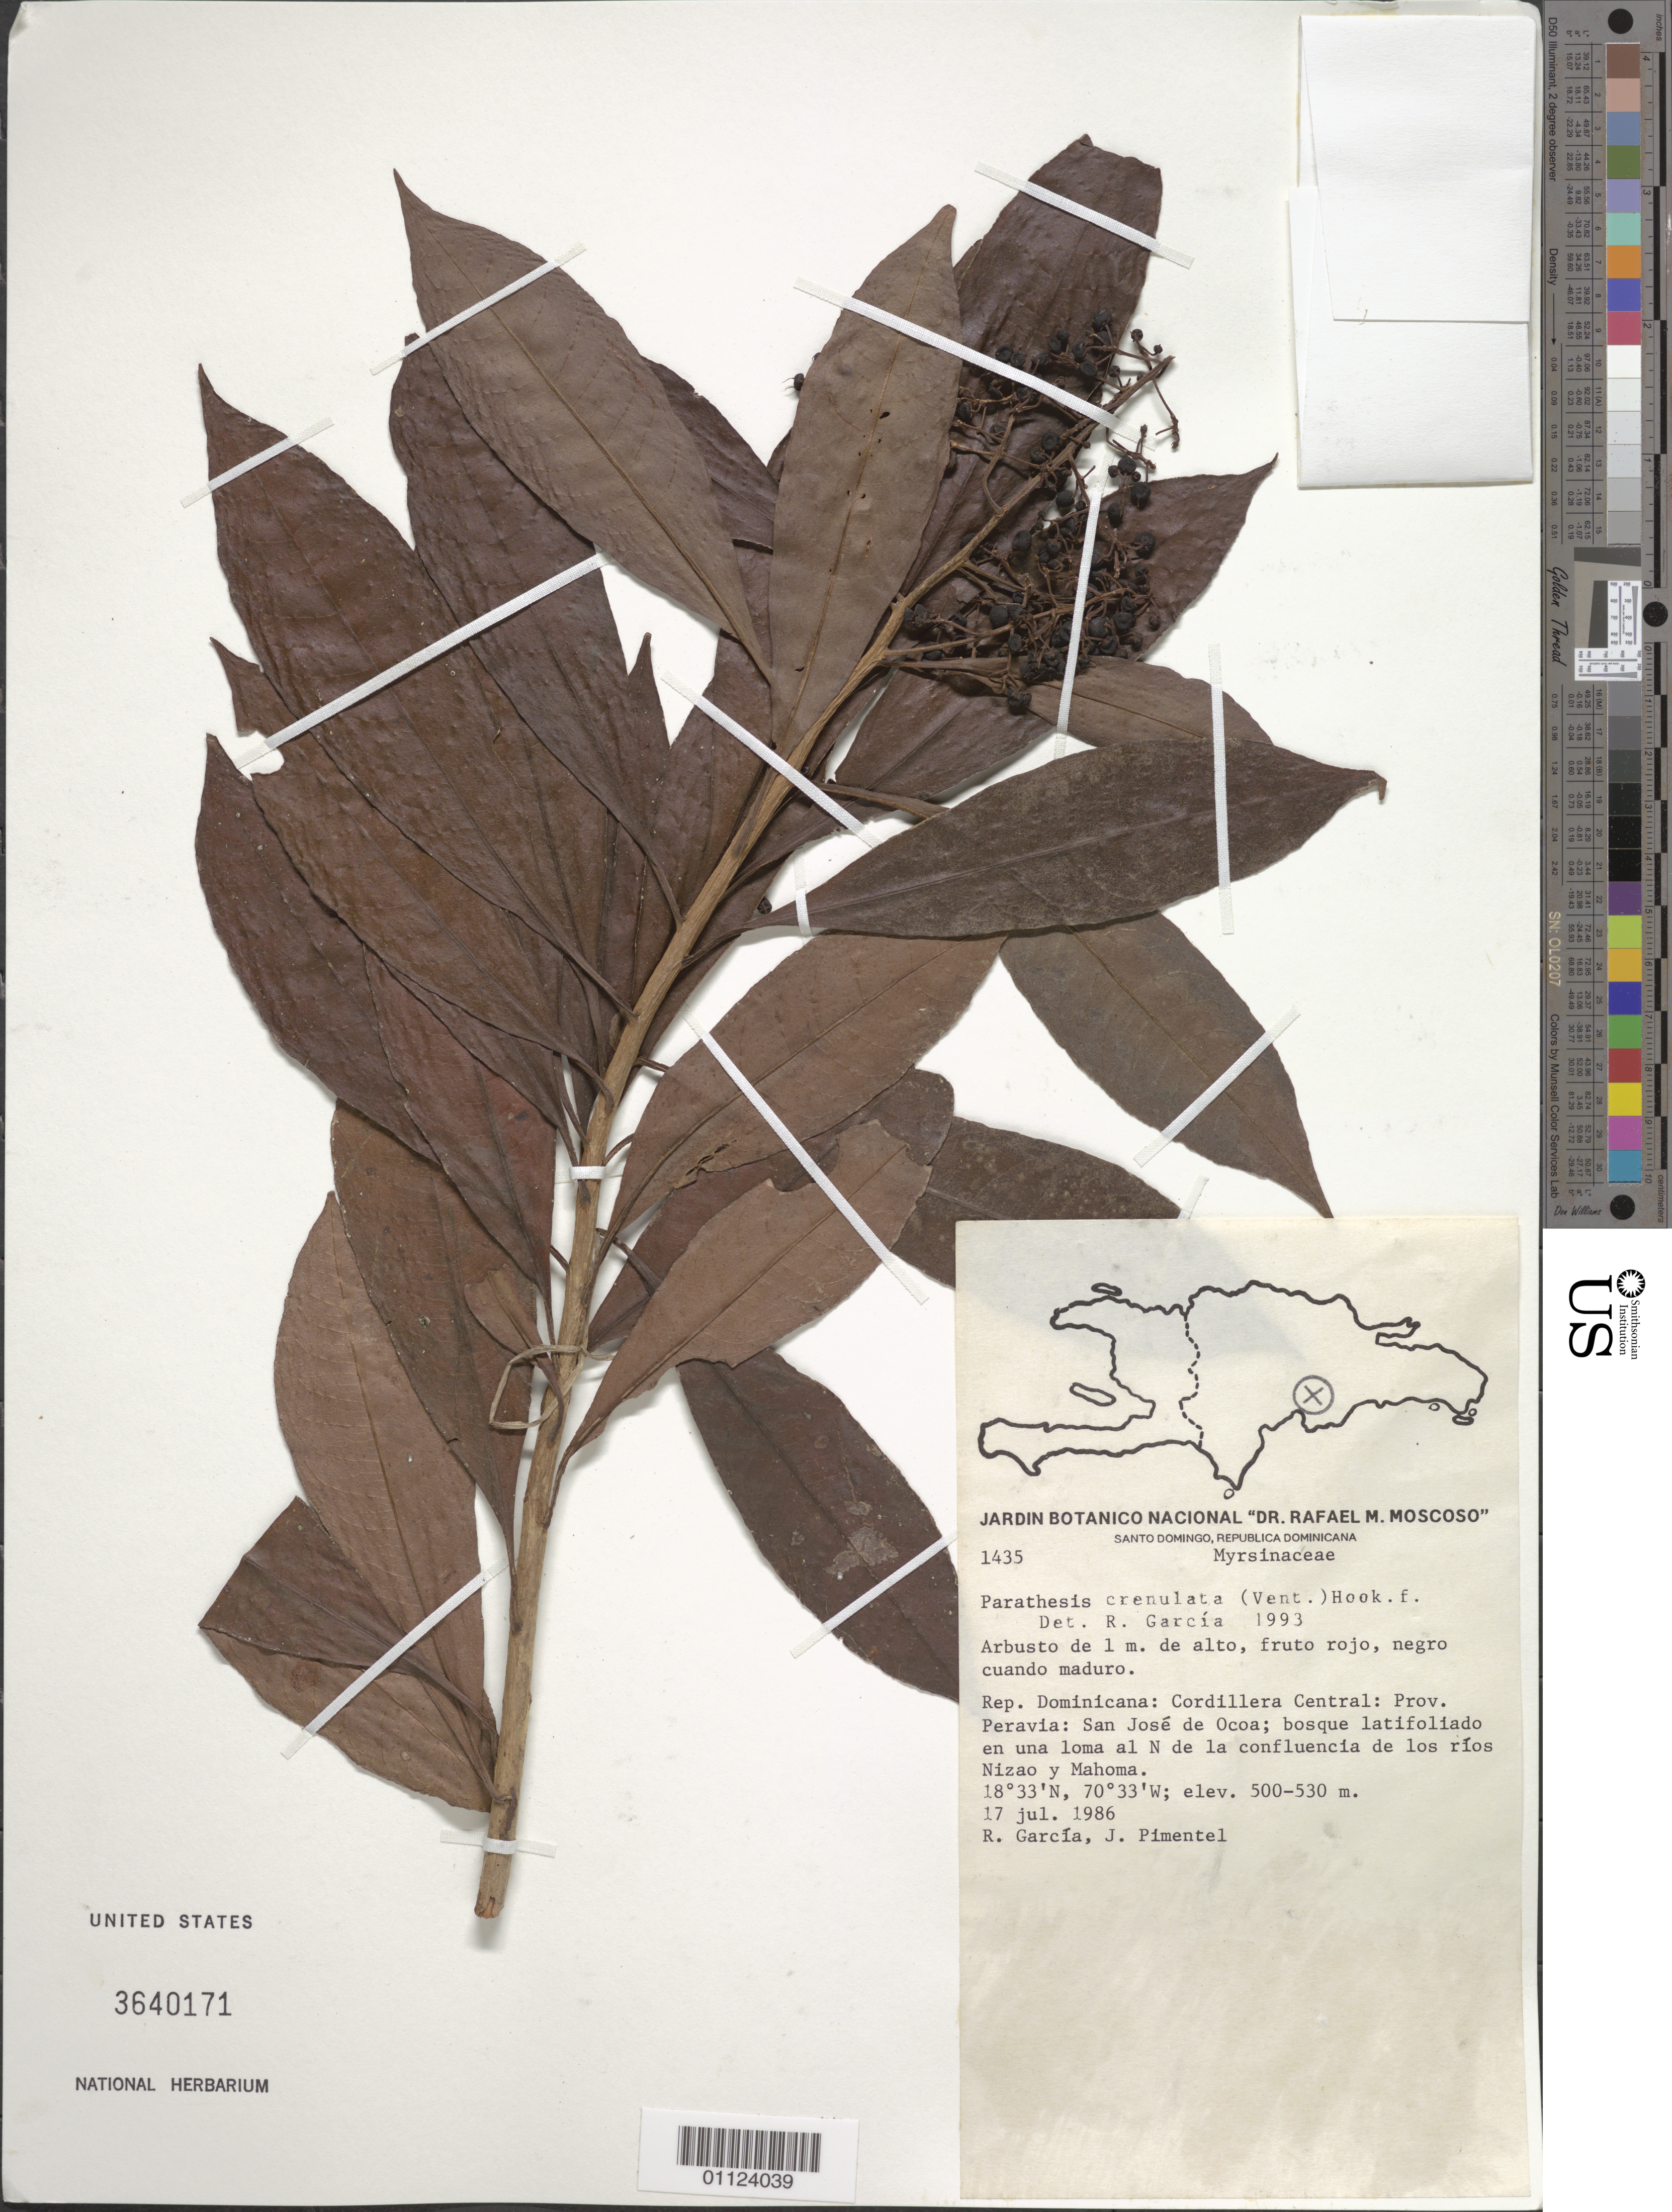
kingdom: Plantae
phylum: Tracheophyta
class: Magnoliopsida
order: Ericales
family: Primulaceae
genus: Parathesis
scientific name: Parathesis crenulata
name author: (Vent.) Hook. f. ex Hemsl.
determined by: García, R. G.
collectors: R. G. García & J. Pimentel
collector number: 1435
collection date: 1986-07-17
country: Dominican Republic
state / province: Peravia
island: Hispaniola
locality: Cordillera Central, San José de Ocoa, al N de la confluencia de los ríos Nizao y Mahoma.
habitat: Bosque latifoliado en una loma.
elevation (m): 500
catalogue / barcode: US 3640171